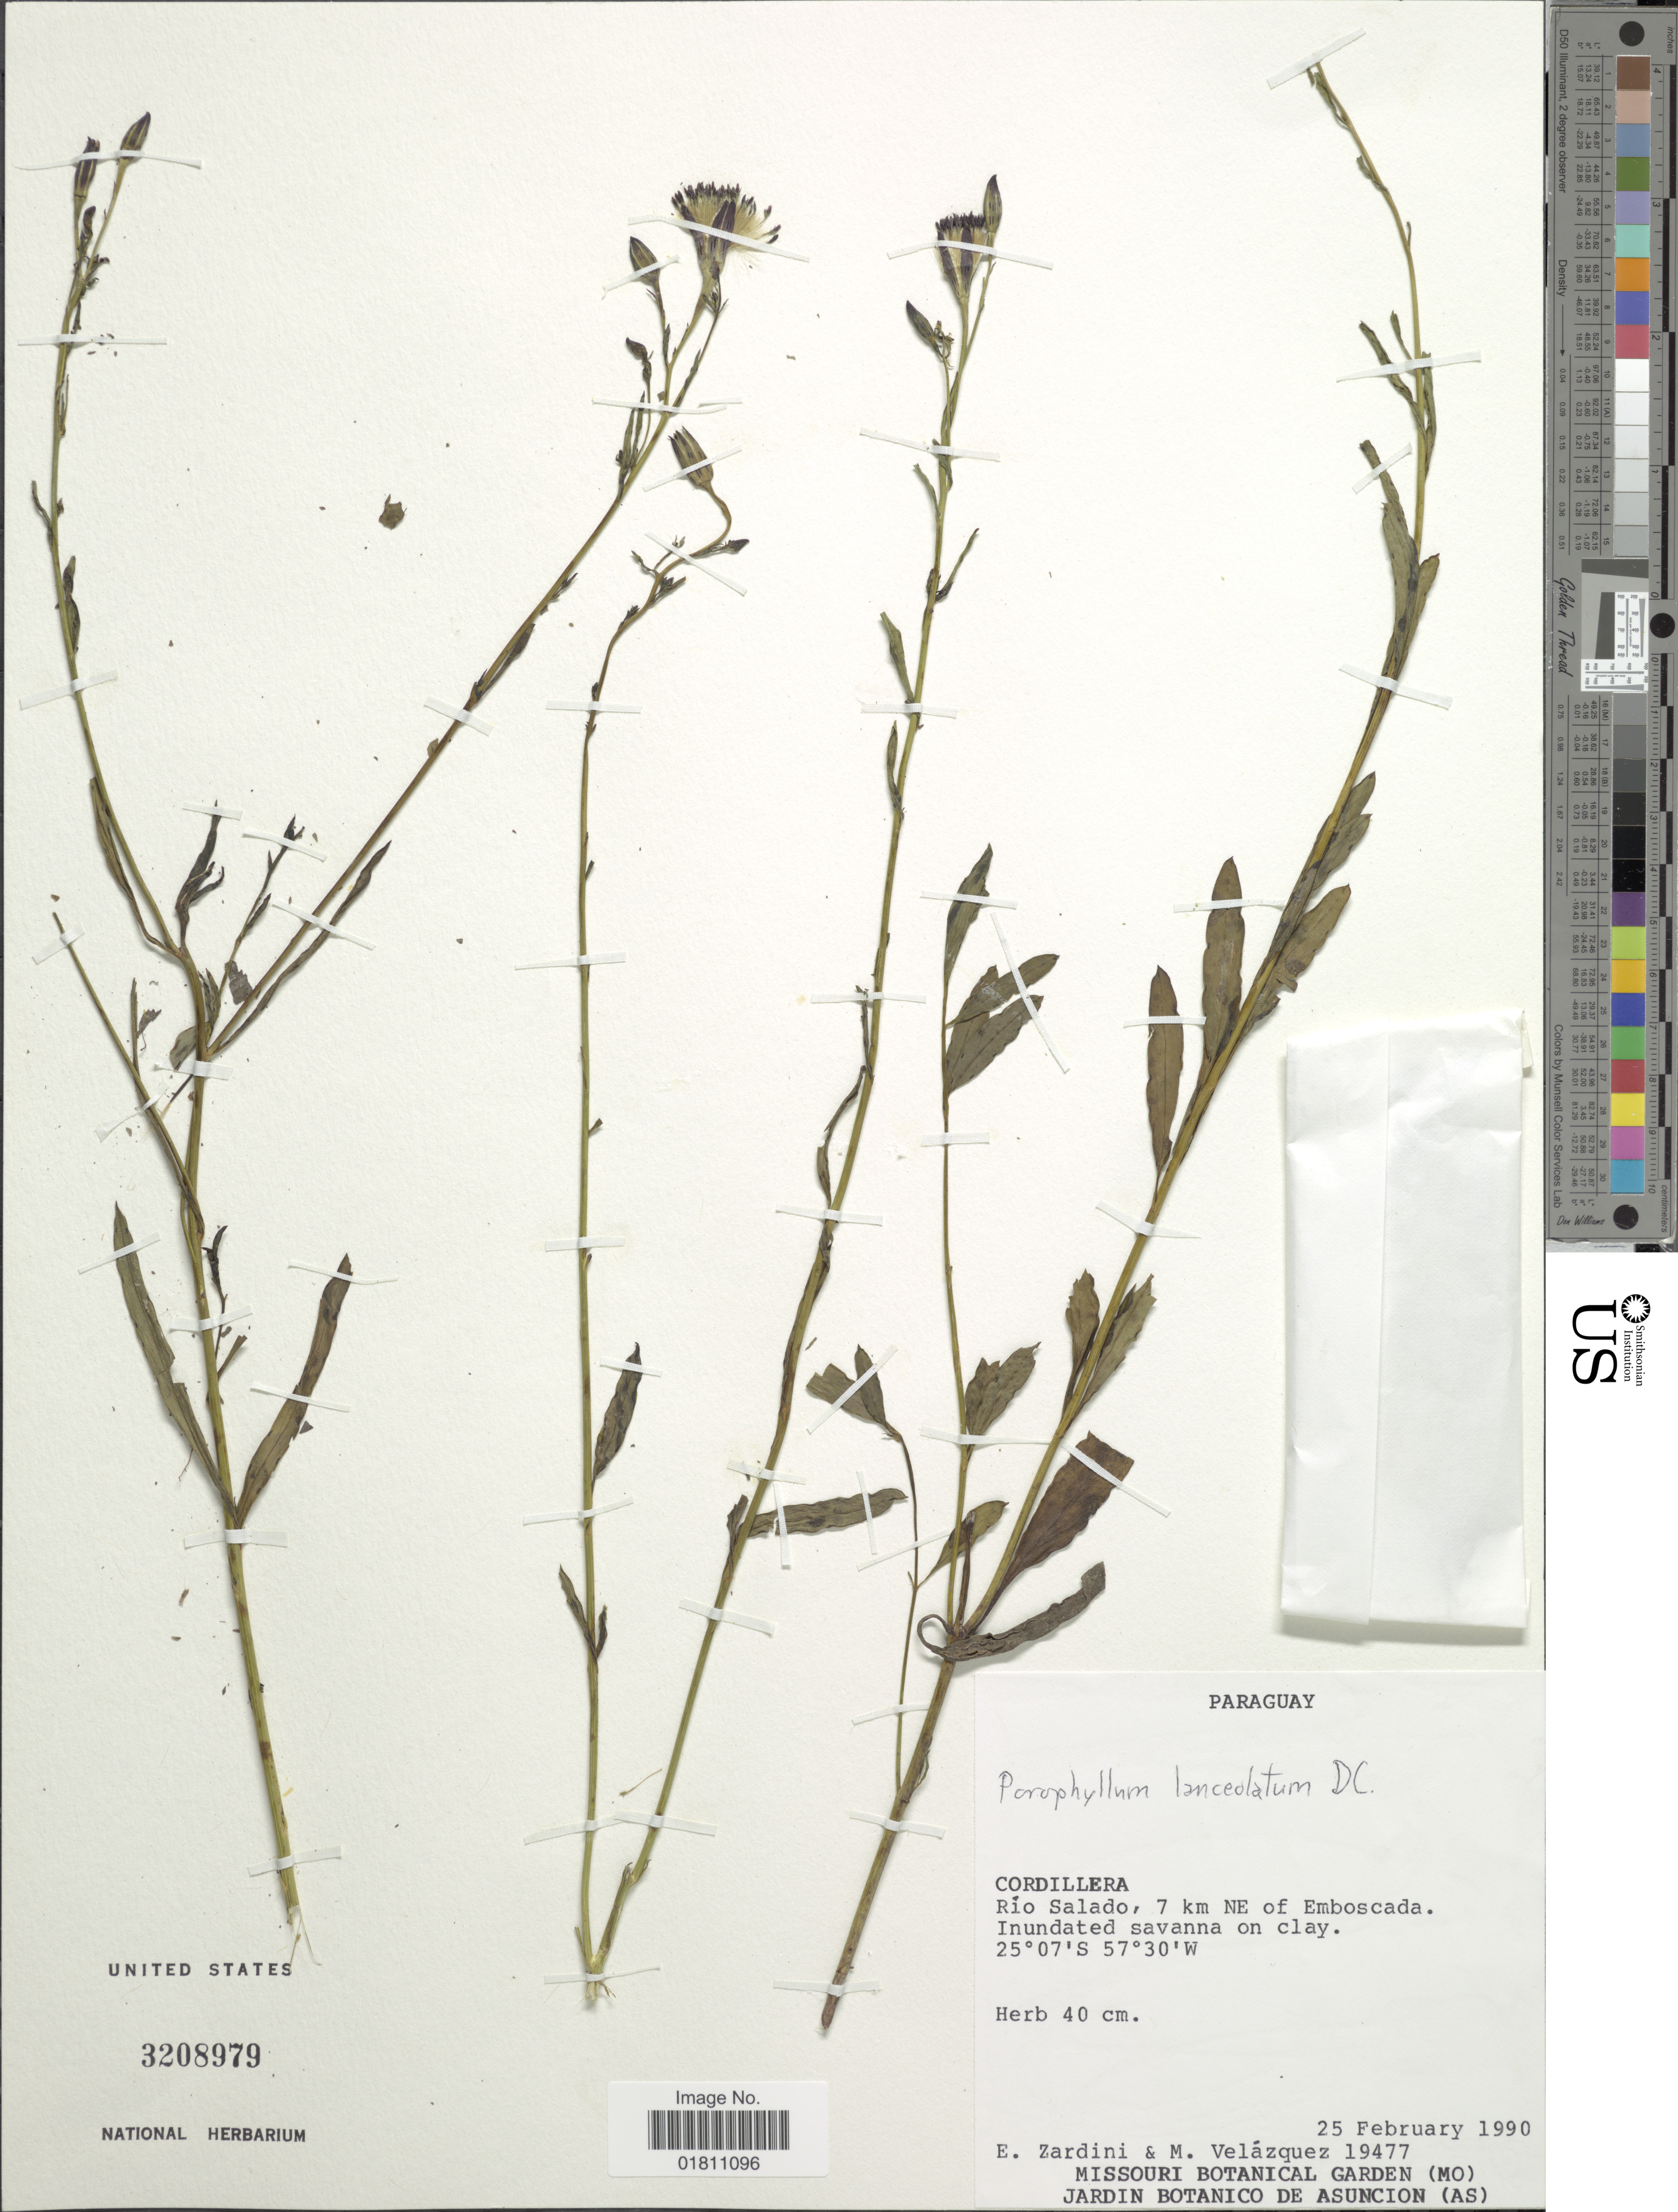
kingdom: Plantae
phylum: Tracheophyta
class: Magnoliopsida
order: Asterales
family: Asteraceae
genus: Porophyllum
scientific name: Porophyllum macrolepidium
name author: Malme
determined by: Anzuinelli, M.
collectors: E. M. Zardini & U. Velázquez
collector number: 19477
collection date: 1990-02-25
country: Paraguay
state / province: Cordillera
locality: Río Salado, 7 km NE of Emboscada. Inundated savanna on clay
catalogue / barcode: US 3208979